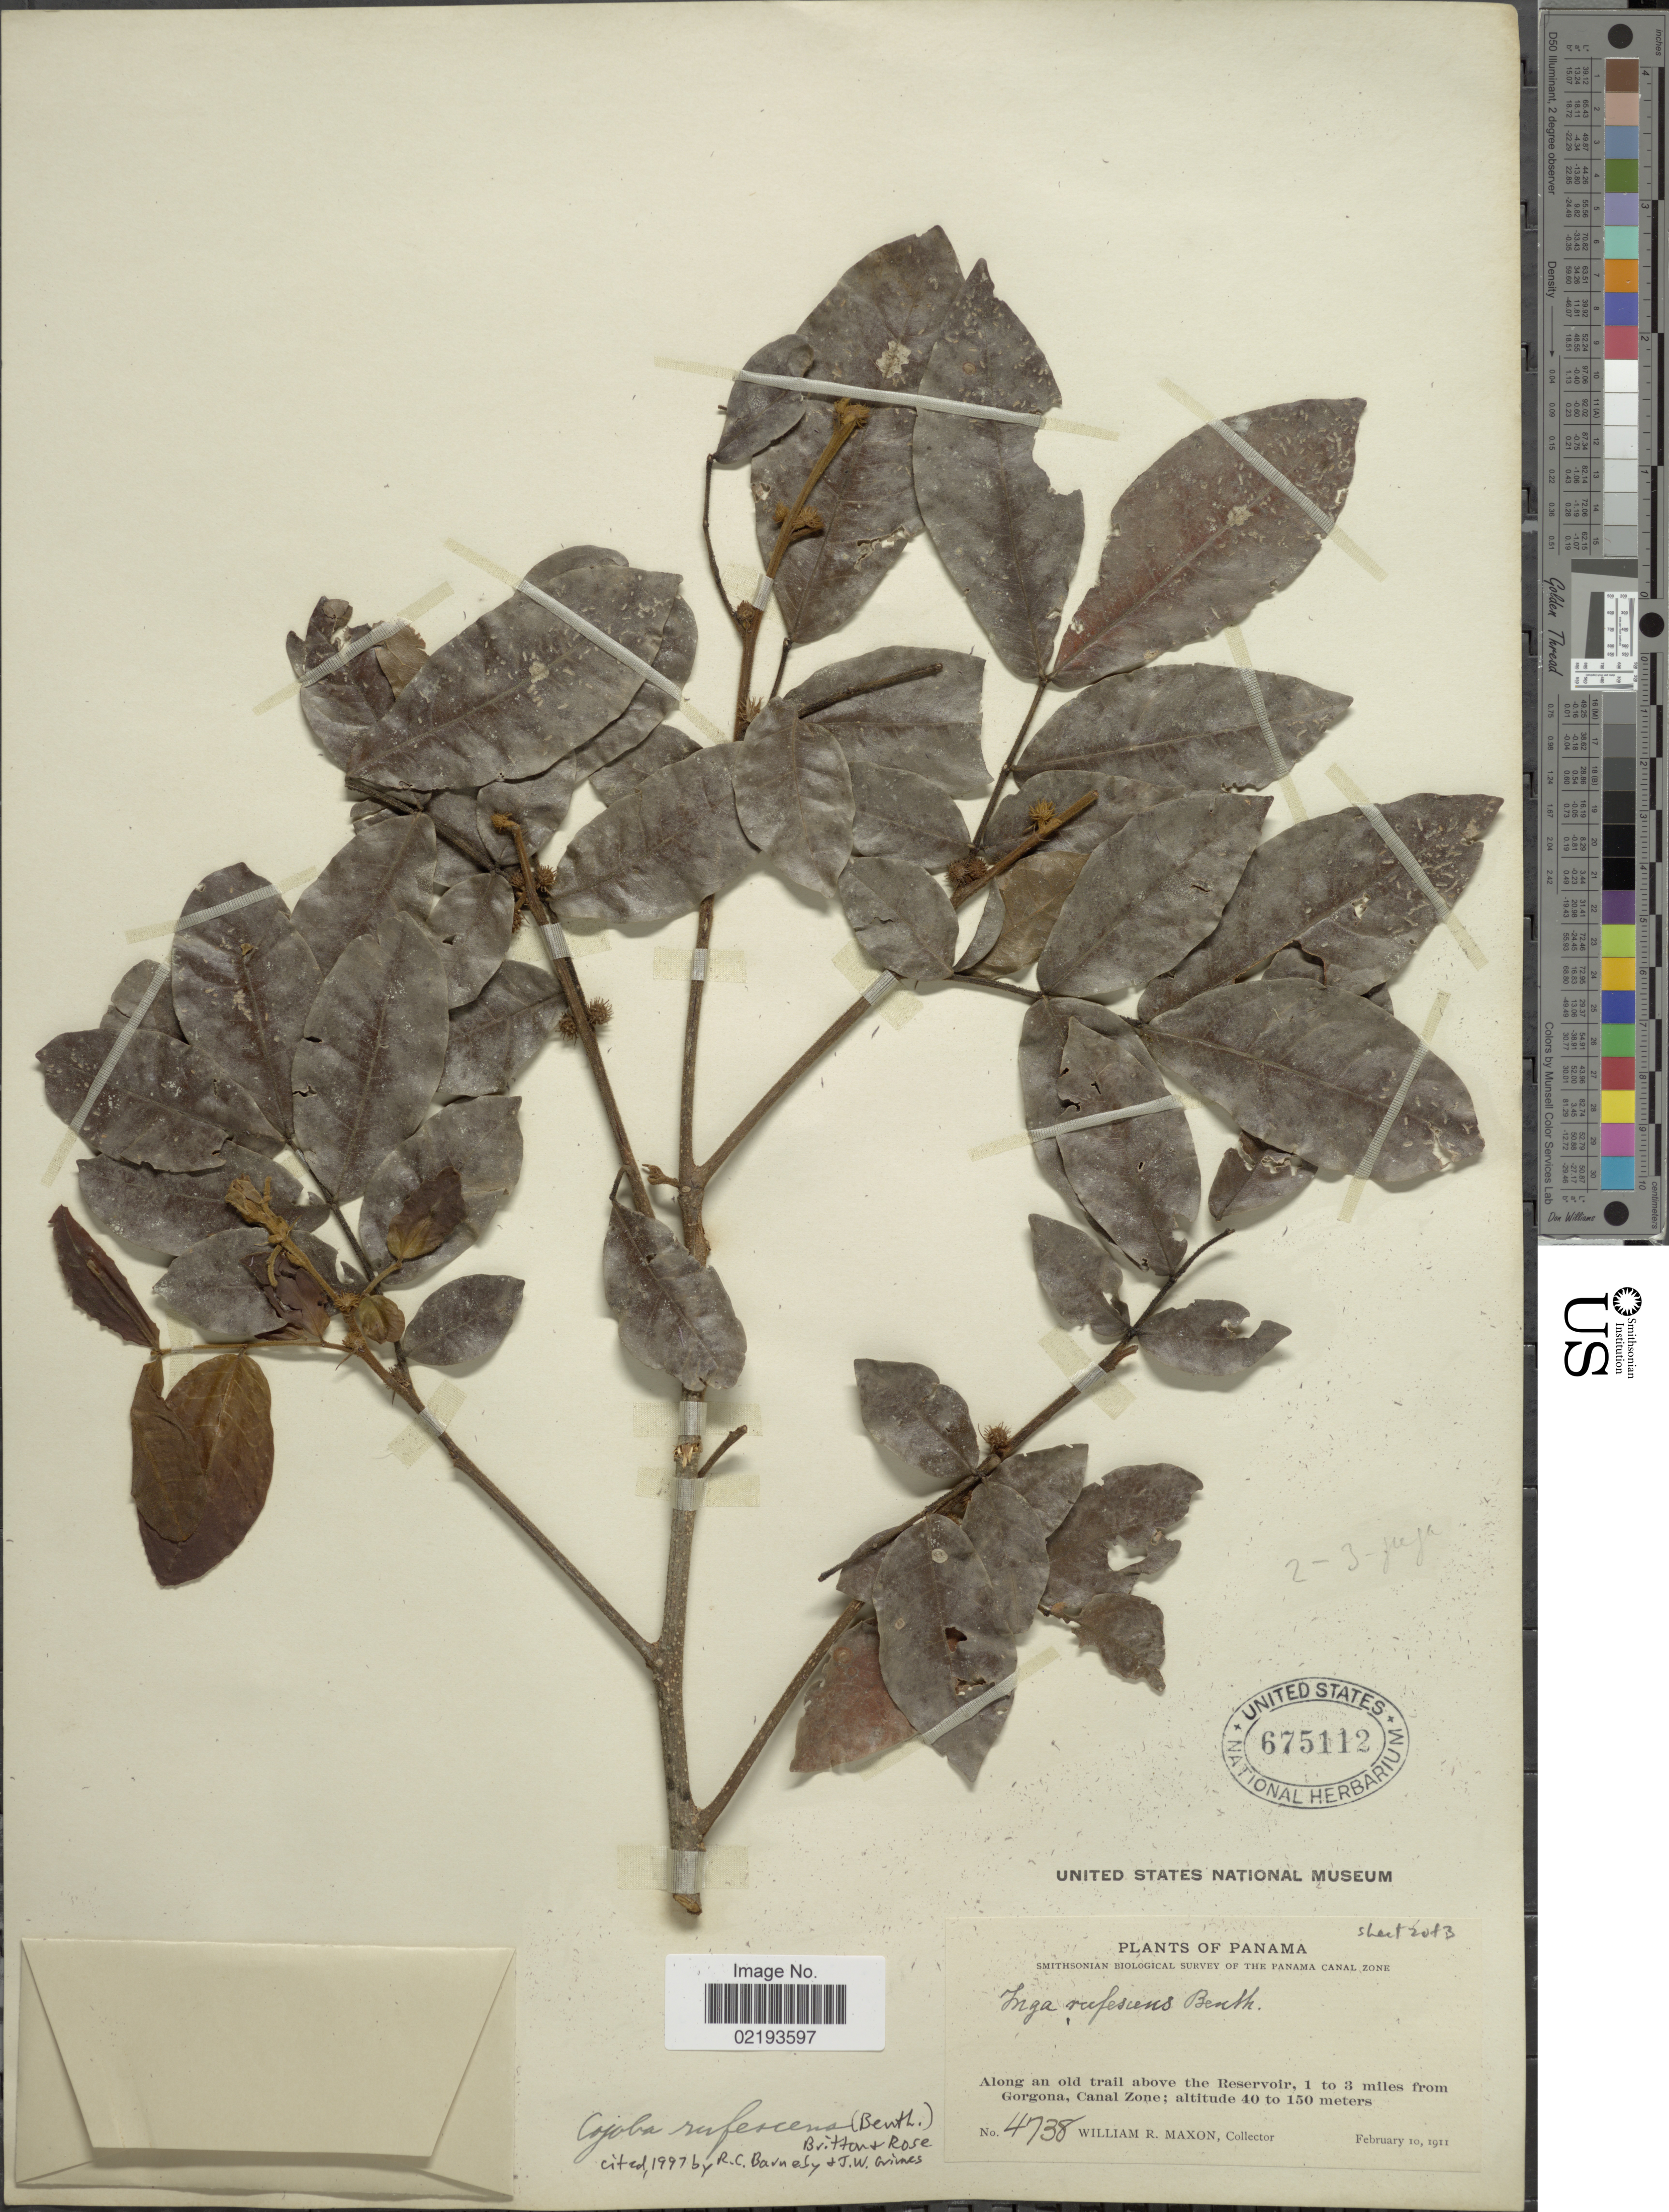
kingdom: Plantae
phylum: Tracheophyta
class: Magnoliopsida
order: Fabales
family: Fabaceae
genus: Cojoba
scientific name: Cojoba rufescens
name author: (Benth.) Britton & Rose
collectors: W. R. Maxon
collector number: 4738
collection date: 1911-02-10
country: Panama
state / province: Colón / Panamá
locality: Along an old trail above the Reservoir, 1 to 3 miles from Gorgona, Canal Zone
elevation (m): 40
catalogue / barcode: US 675112